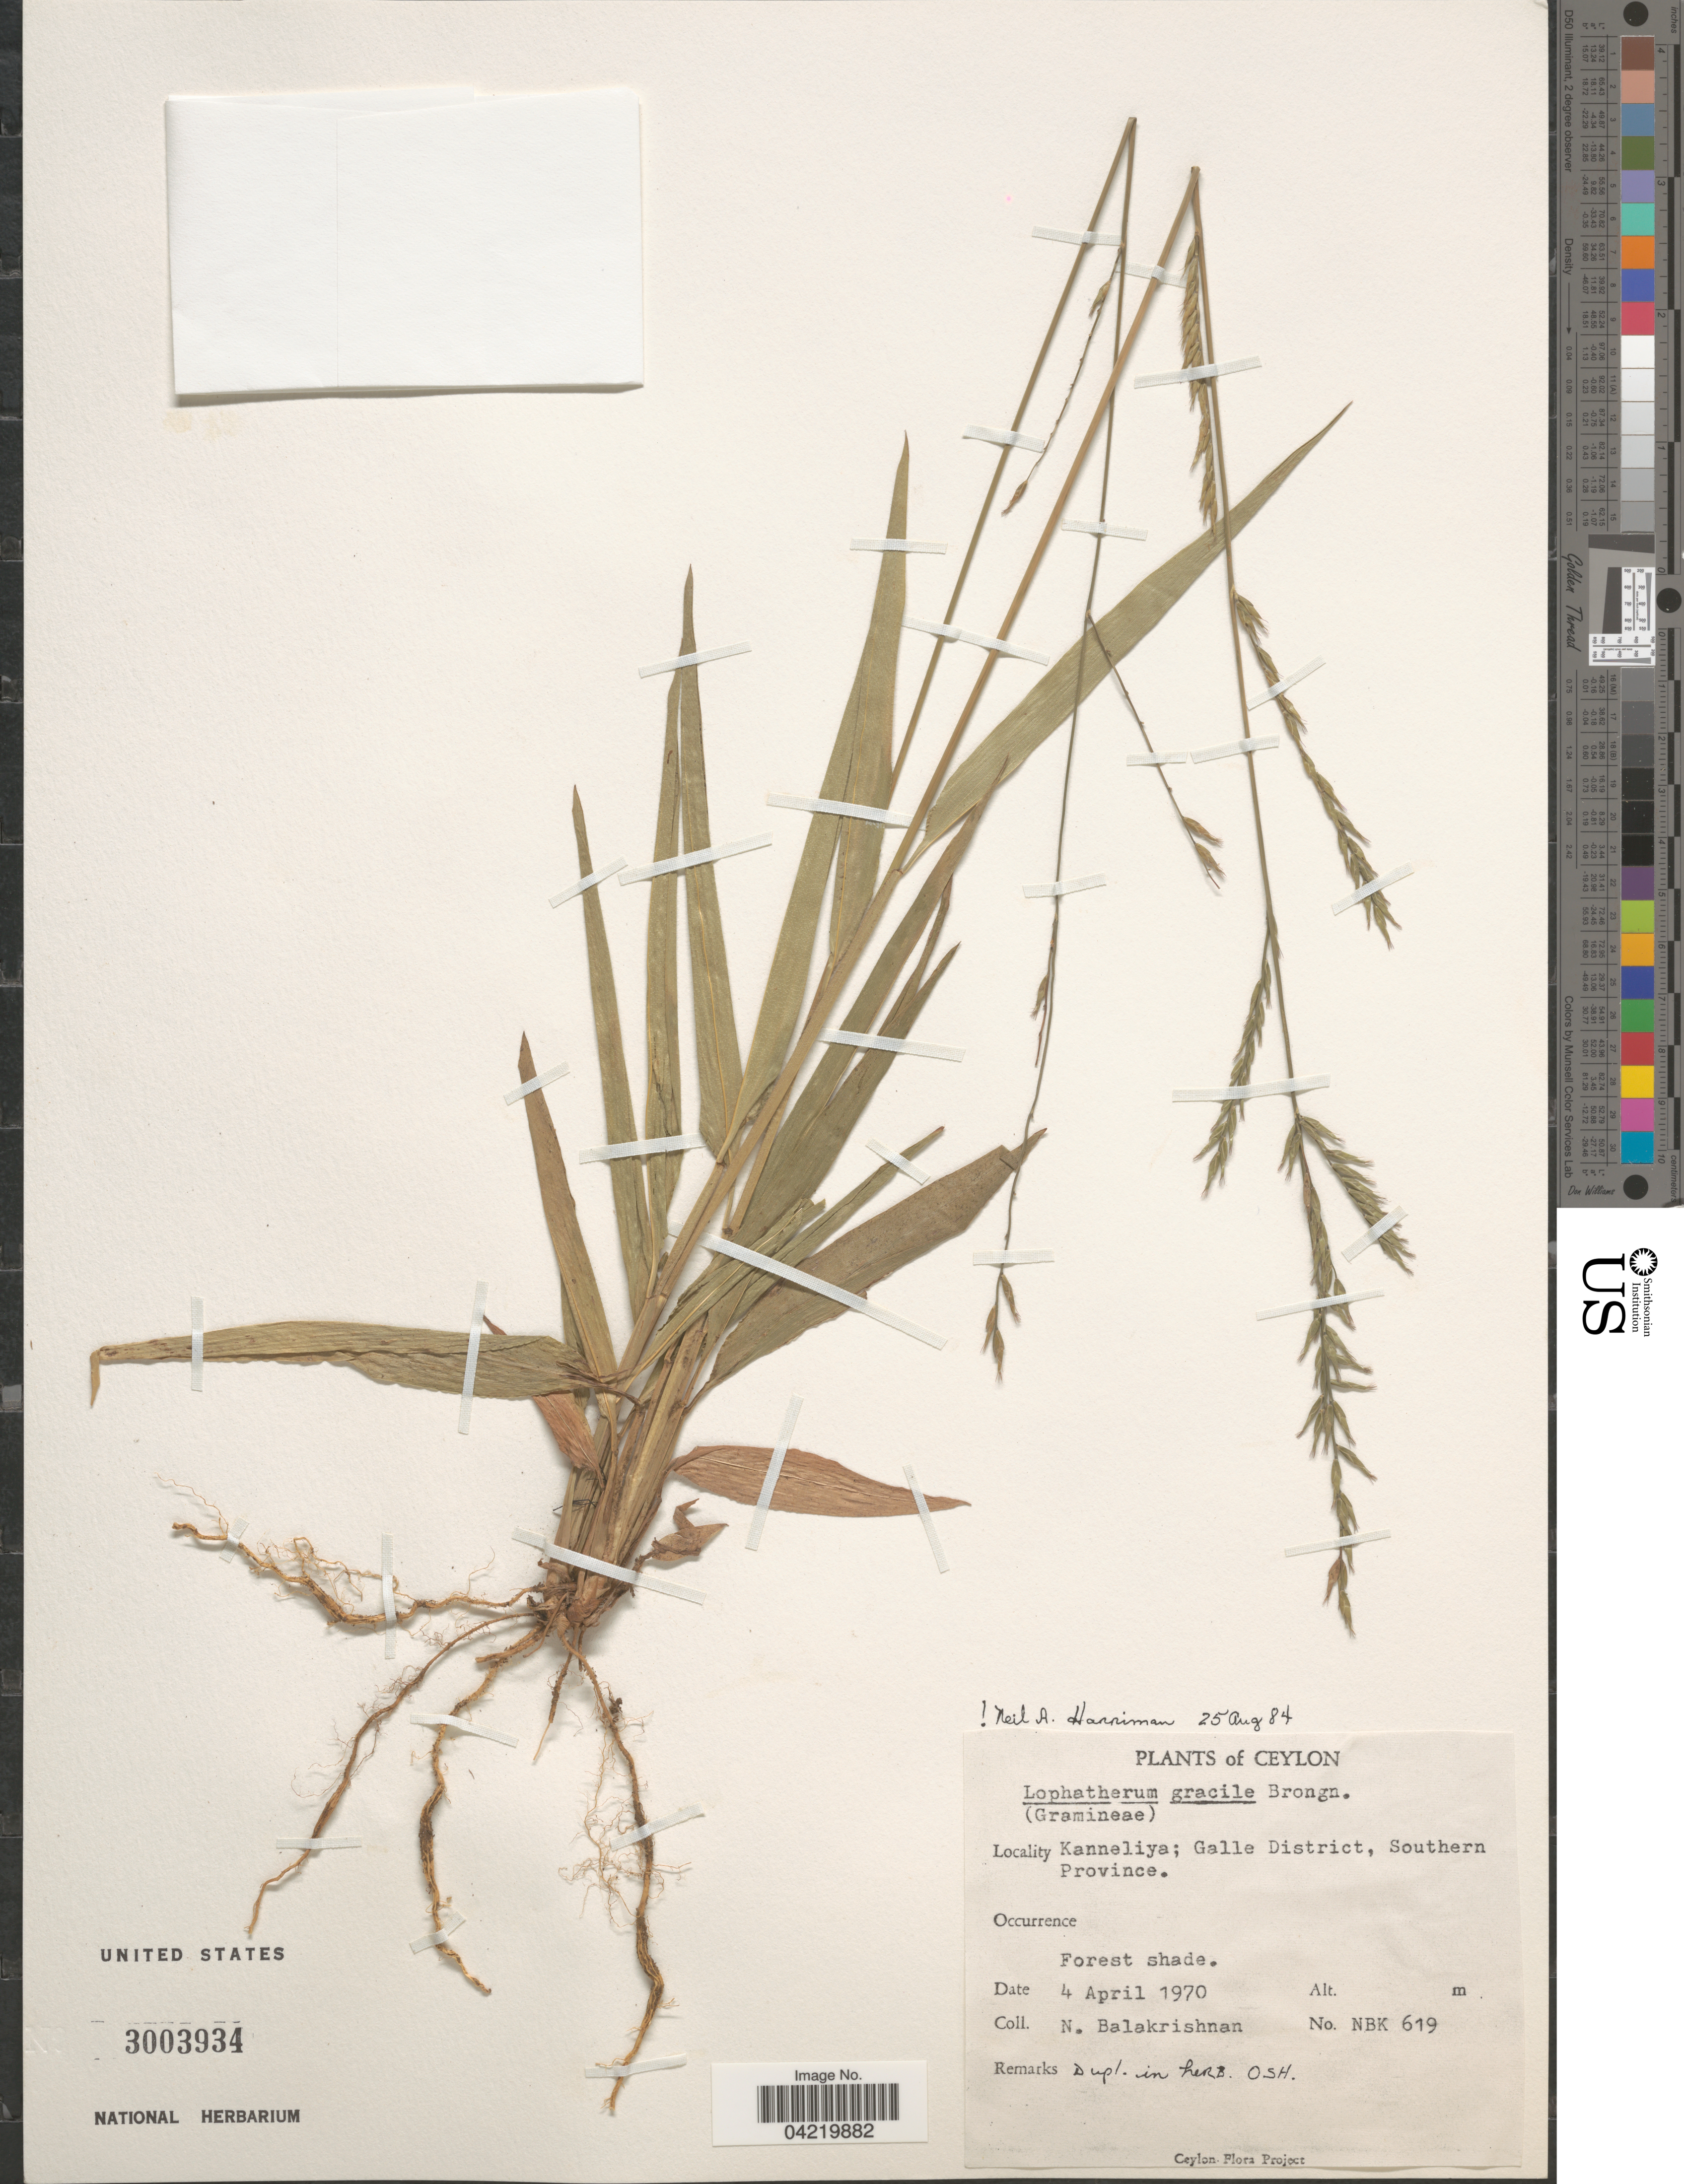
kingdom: Plantae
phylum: Tracheophyta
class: Liliopsida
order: Poales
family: Poaceae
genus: Lophatherum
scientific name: Lophatherum gracile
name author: Brongn.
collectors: N. Balakrishnan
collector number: NBK619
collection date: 1970-04-04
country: Sri Lanka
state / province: Southern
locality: Ceylon. Kanneliya; Galle District, Southern Province.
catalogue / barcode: US 3003934